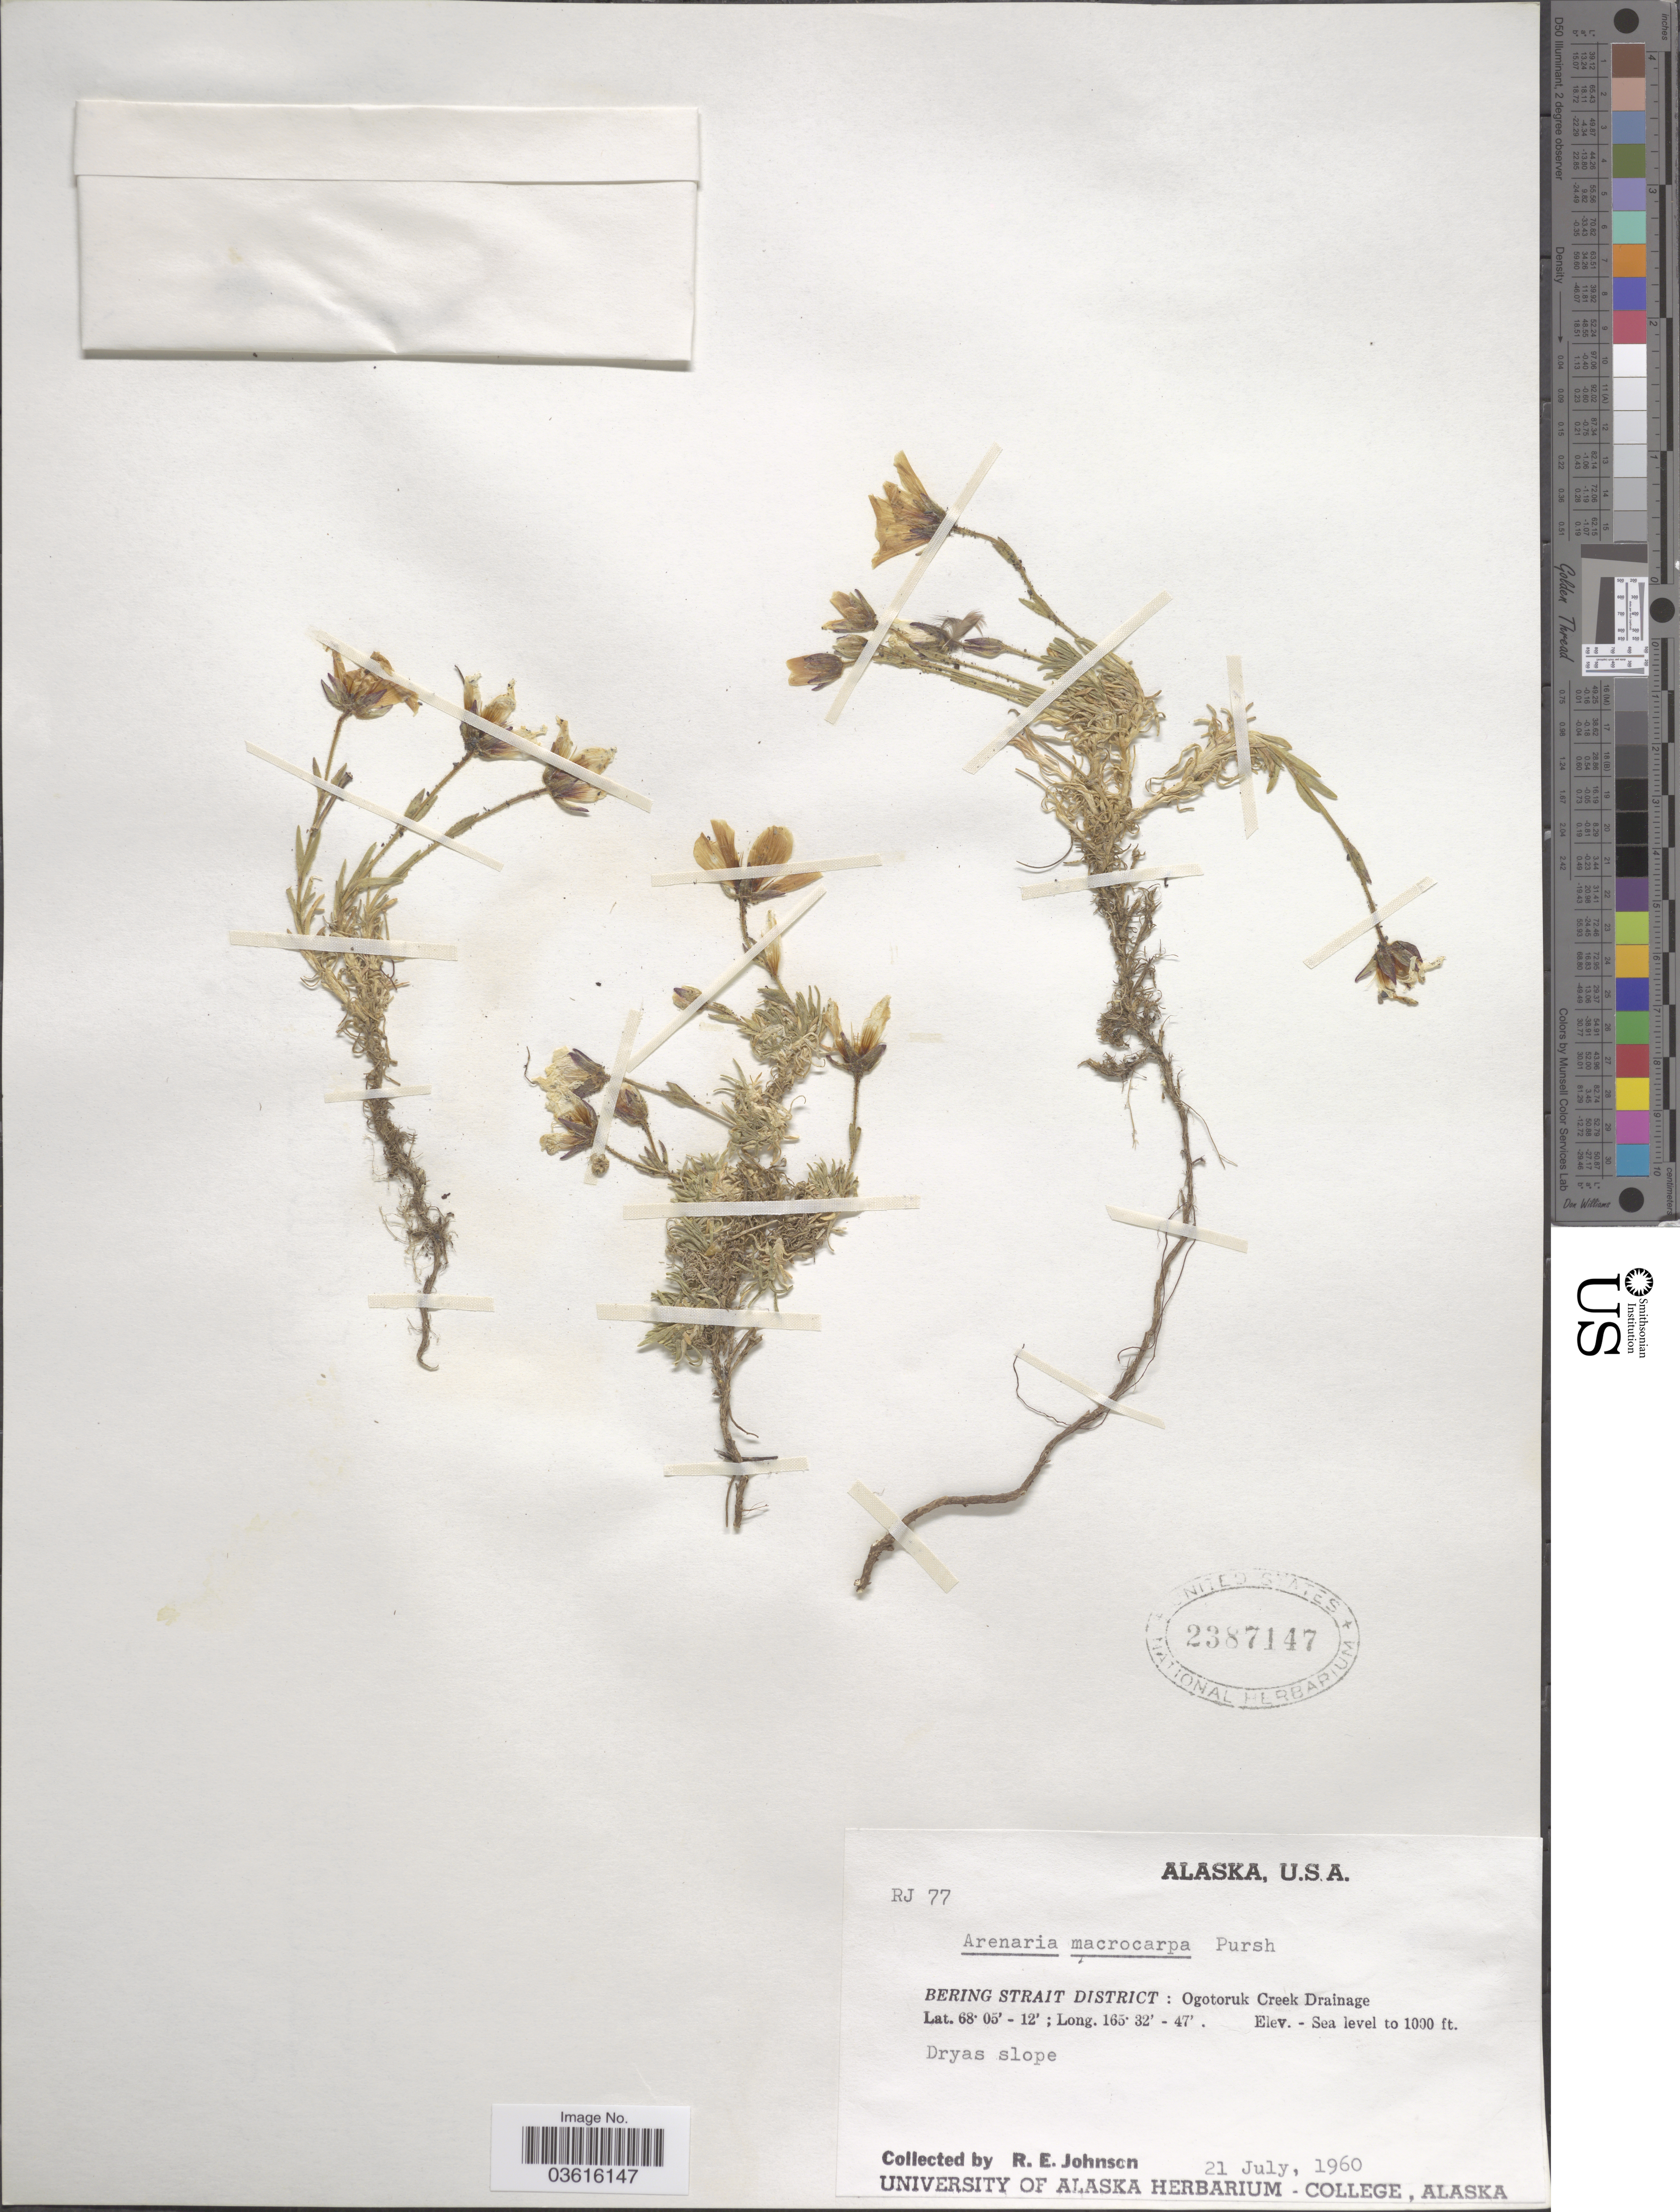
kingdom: Plantae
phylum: Tracheophyta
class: Magnoliopsida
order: Caryophyllales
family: Caryophyllaceae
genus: Pseudocherleria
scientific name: Pseudocherleria macrocarpa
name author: (Pursh) Dillenb. & Kadereit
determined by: U.S. National Herbarium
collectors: R. Johnson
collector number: RJ77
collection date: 1960-07-21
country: United States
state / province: Alaska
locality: Bering Strait District: Ogotoruk Creek Drainage.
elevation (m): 0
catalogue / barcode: US 2387147